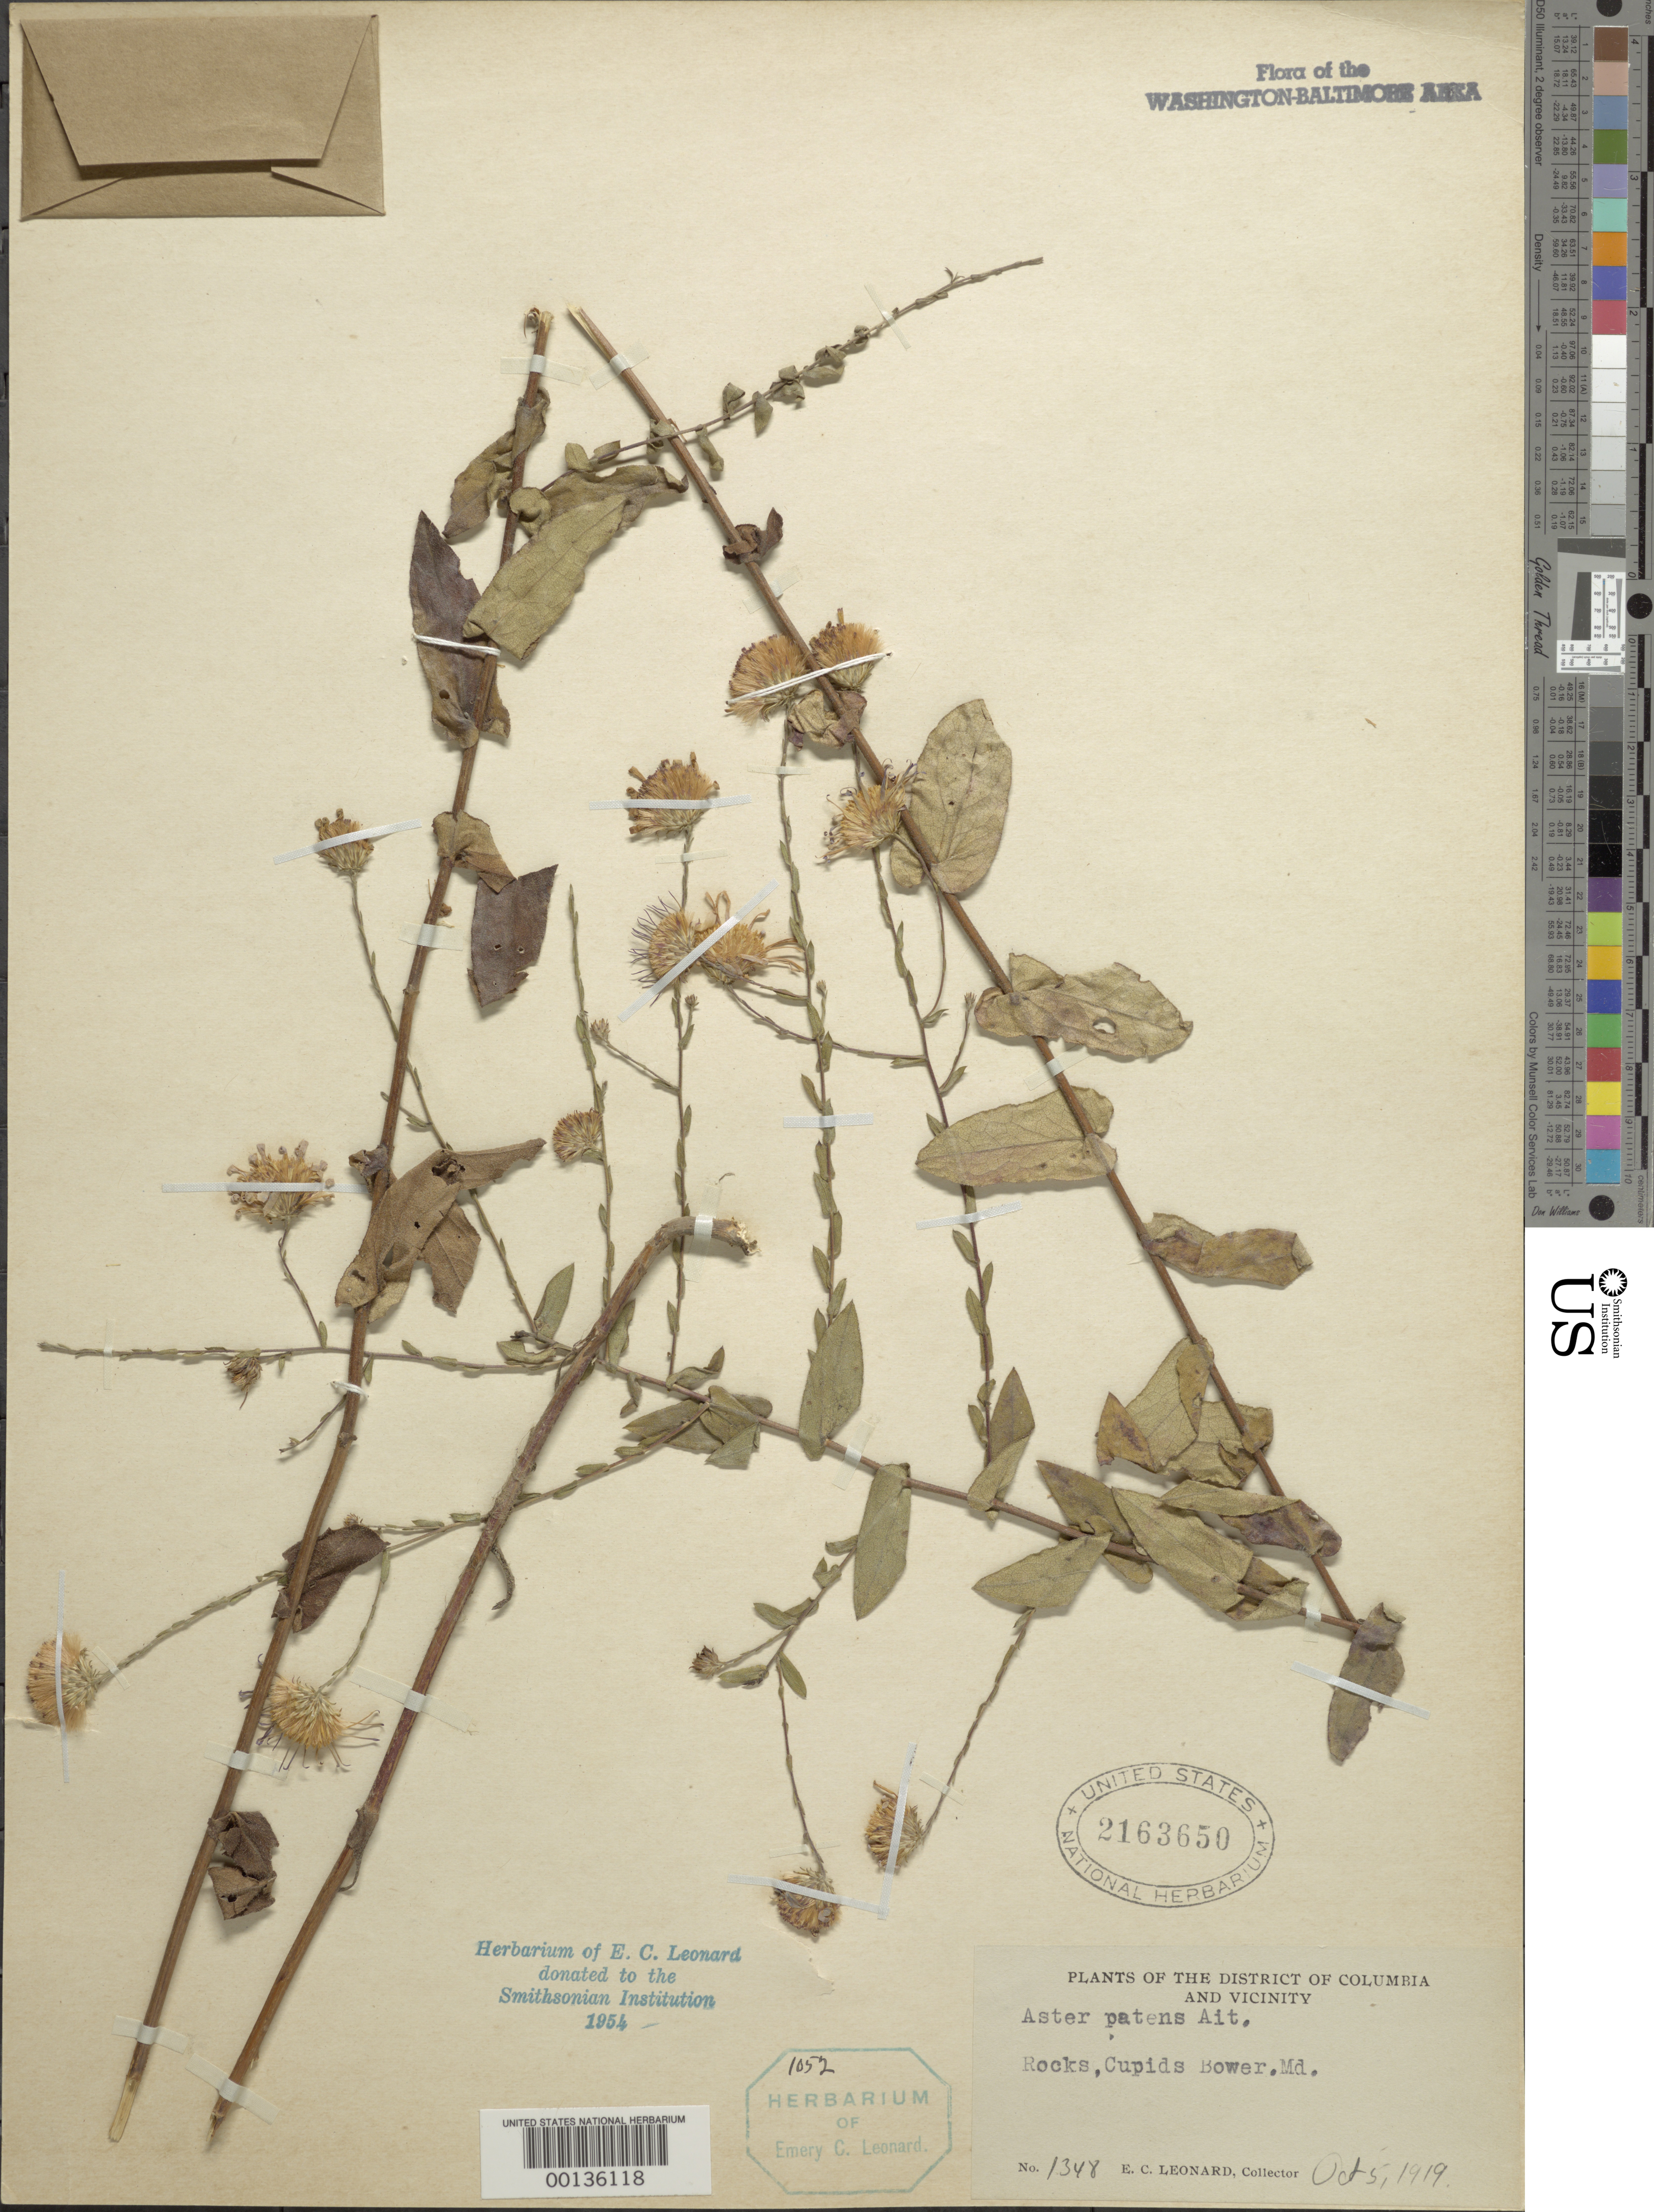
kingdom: Plantae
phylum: Tracheophyta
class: Magnoliopsida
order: Asterales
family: Asteraceae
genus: Symphyotrichum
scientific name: Symphyotrichum patens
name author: (Aiton) G.L. Nesom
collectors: E. C. Leonard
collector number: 1348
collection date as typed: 05 Oct 1919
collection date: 1919-10-05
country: United States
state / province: Maryland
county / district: Montgomery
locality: Cupids Bower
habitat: Rocks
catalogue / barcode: US 2163650